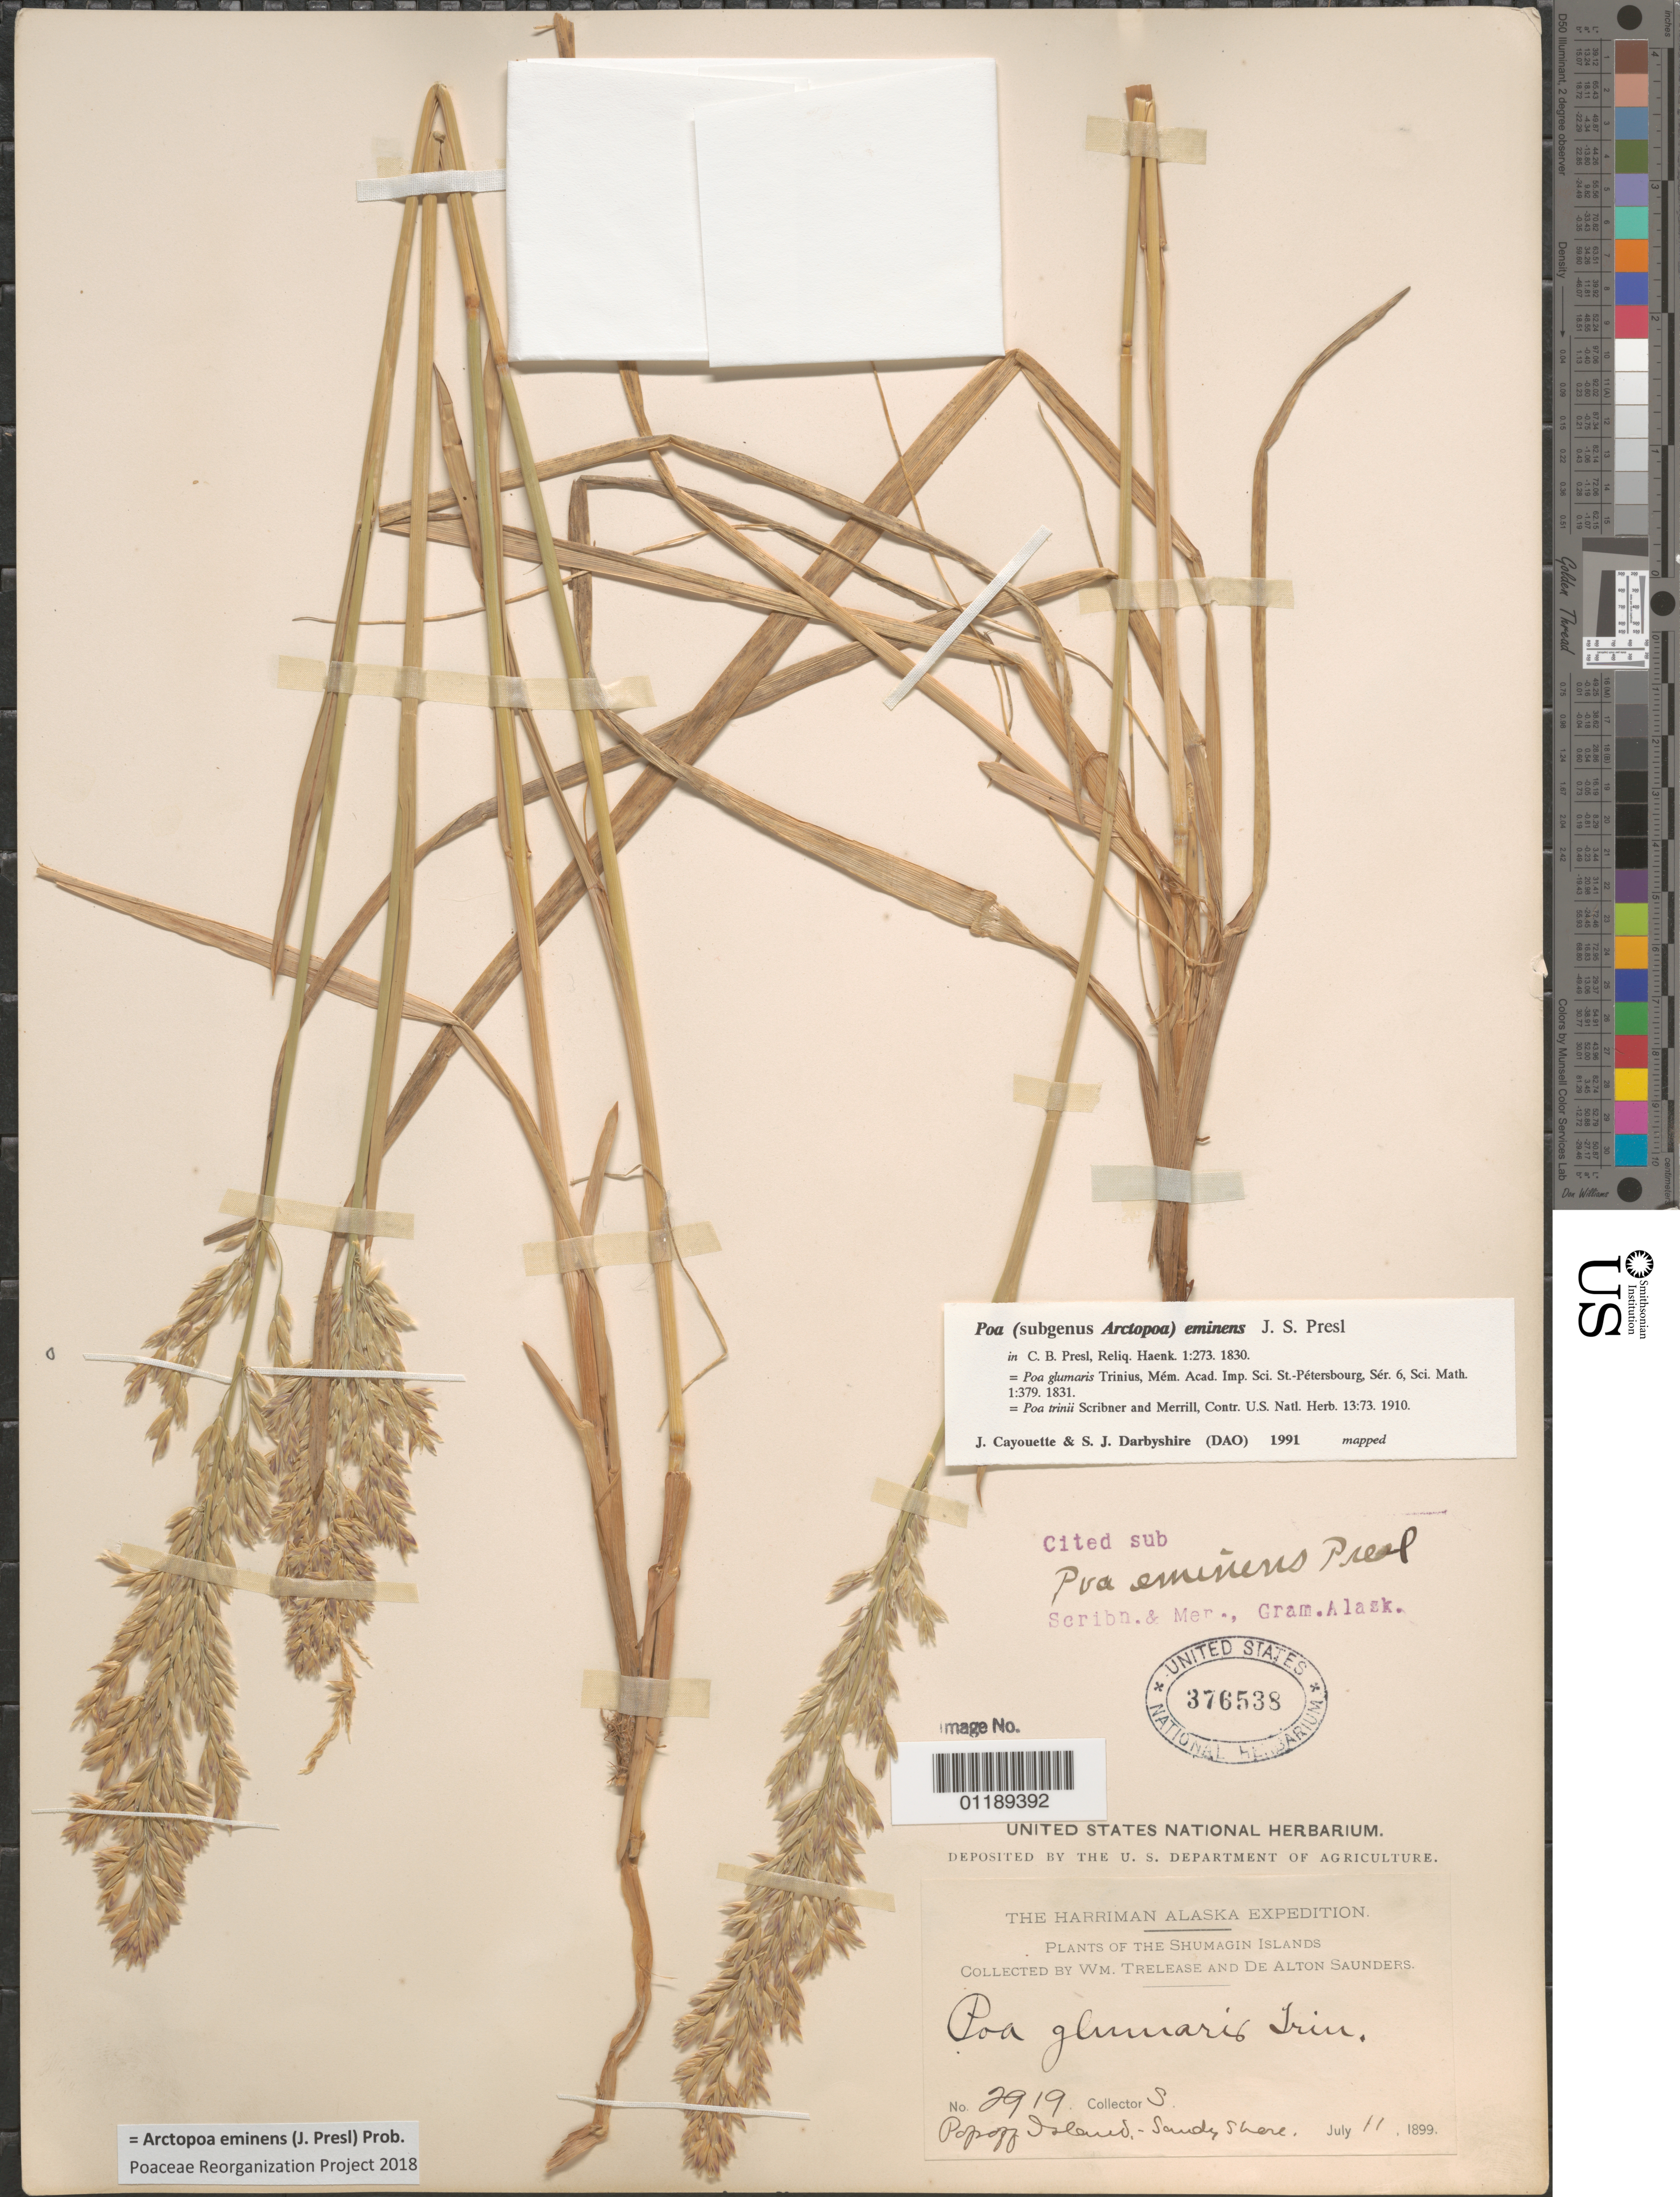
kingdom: Plantae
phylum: Tracheophyta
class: Liliopsida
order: Poales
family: Poaceae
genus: Arctopoa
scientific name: Arctopoa eminens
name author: (J. Presl) Prob.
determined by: Poaceae Reorganization Project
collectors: W. Trelease & D. Saunders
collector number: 2919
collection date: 1899-07-11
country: United States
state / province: Alaska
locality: Popoff Island.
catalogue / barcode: US 376538